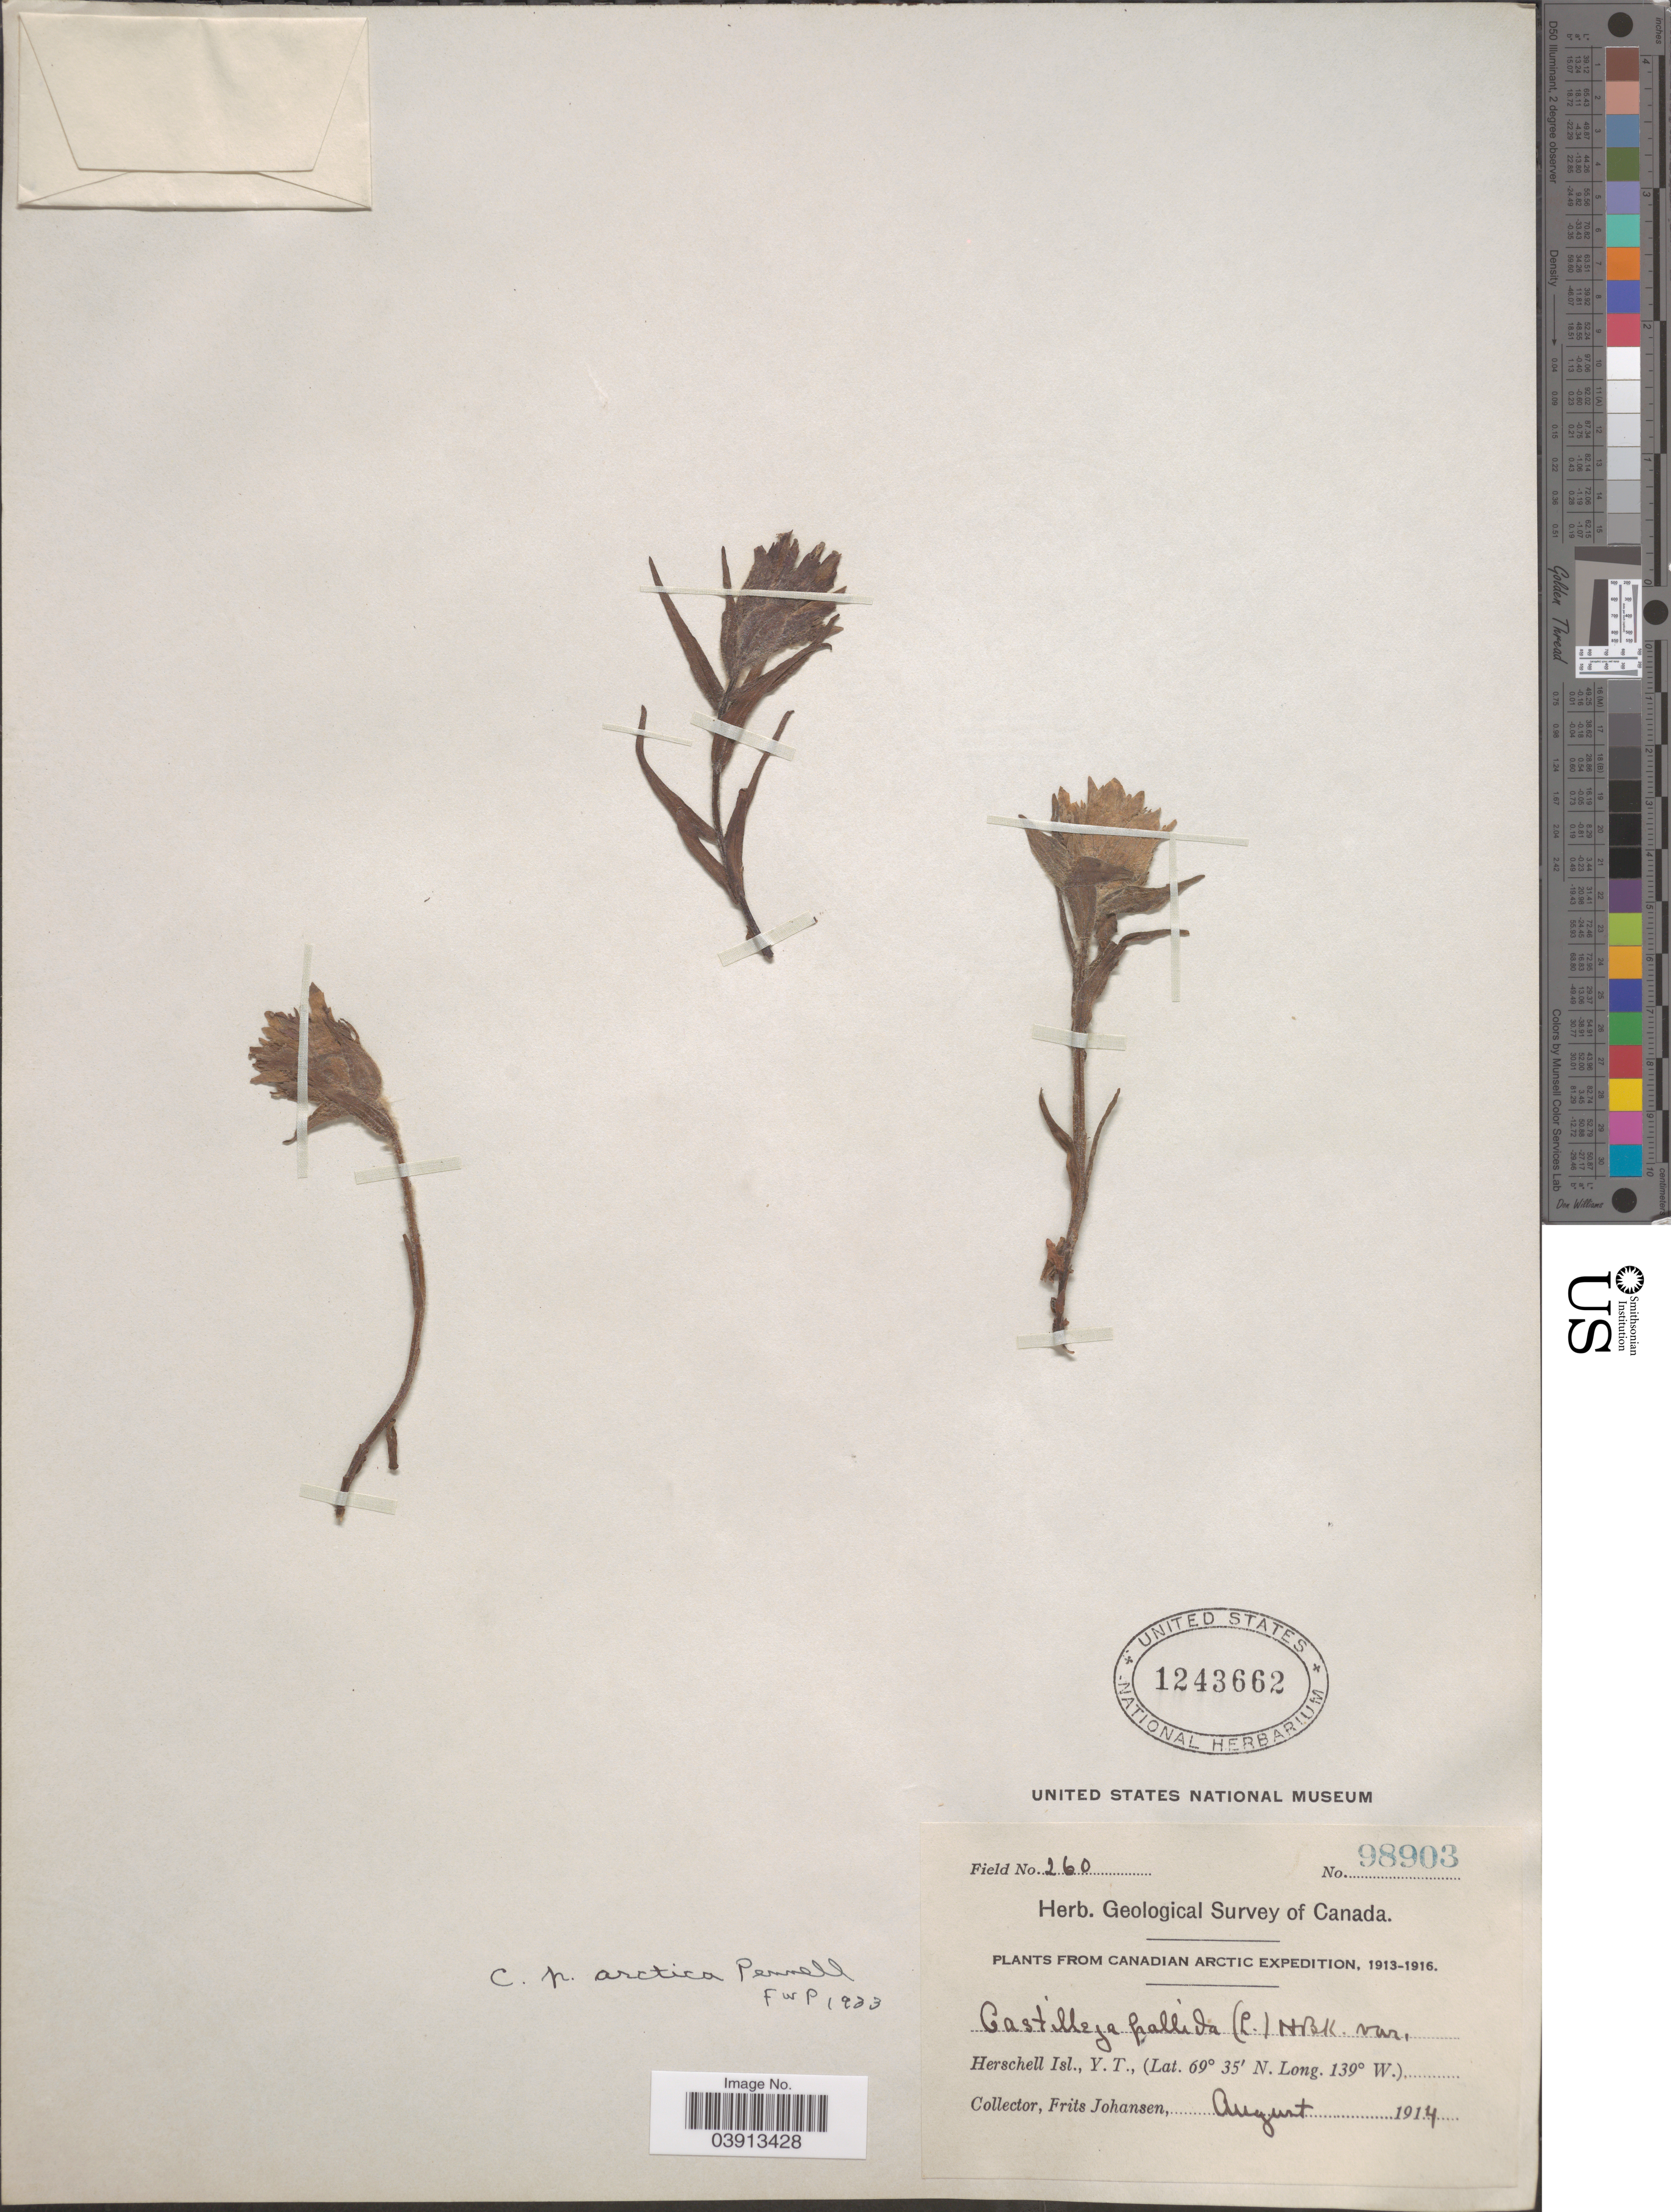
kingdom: Plantae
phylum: Tracheophyta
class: Magnoliopsida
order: Lamiales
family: Orobanchaceae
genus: Castilleja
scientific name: Castilleja pallida var. elegans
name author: (Malte) Pennell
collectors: F. Johansen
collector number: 98903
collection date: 1914-08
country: Canada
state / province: Yukon Territory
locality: Herschell Isl.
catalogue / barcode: US 1243662